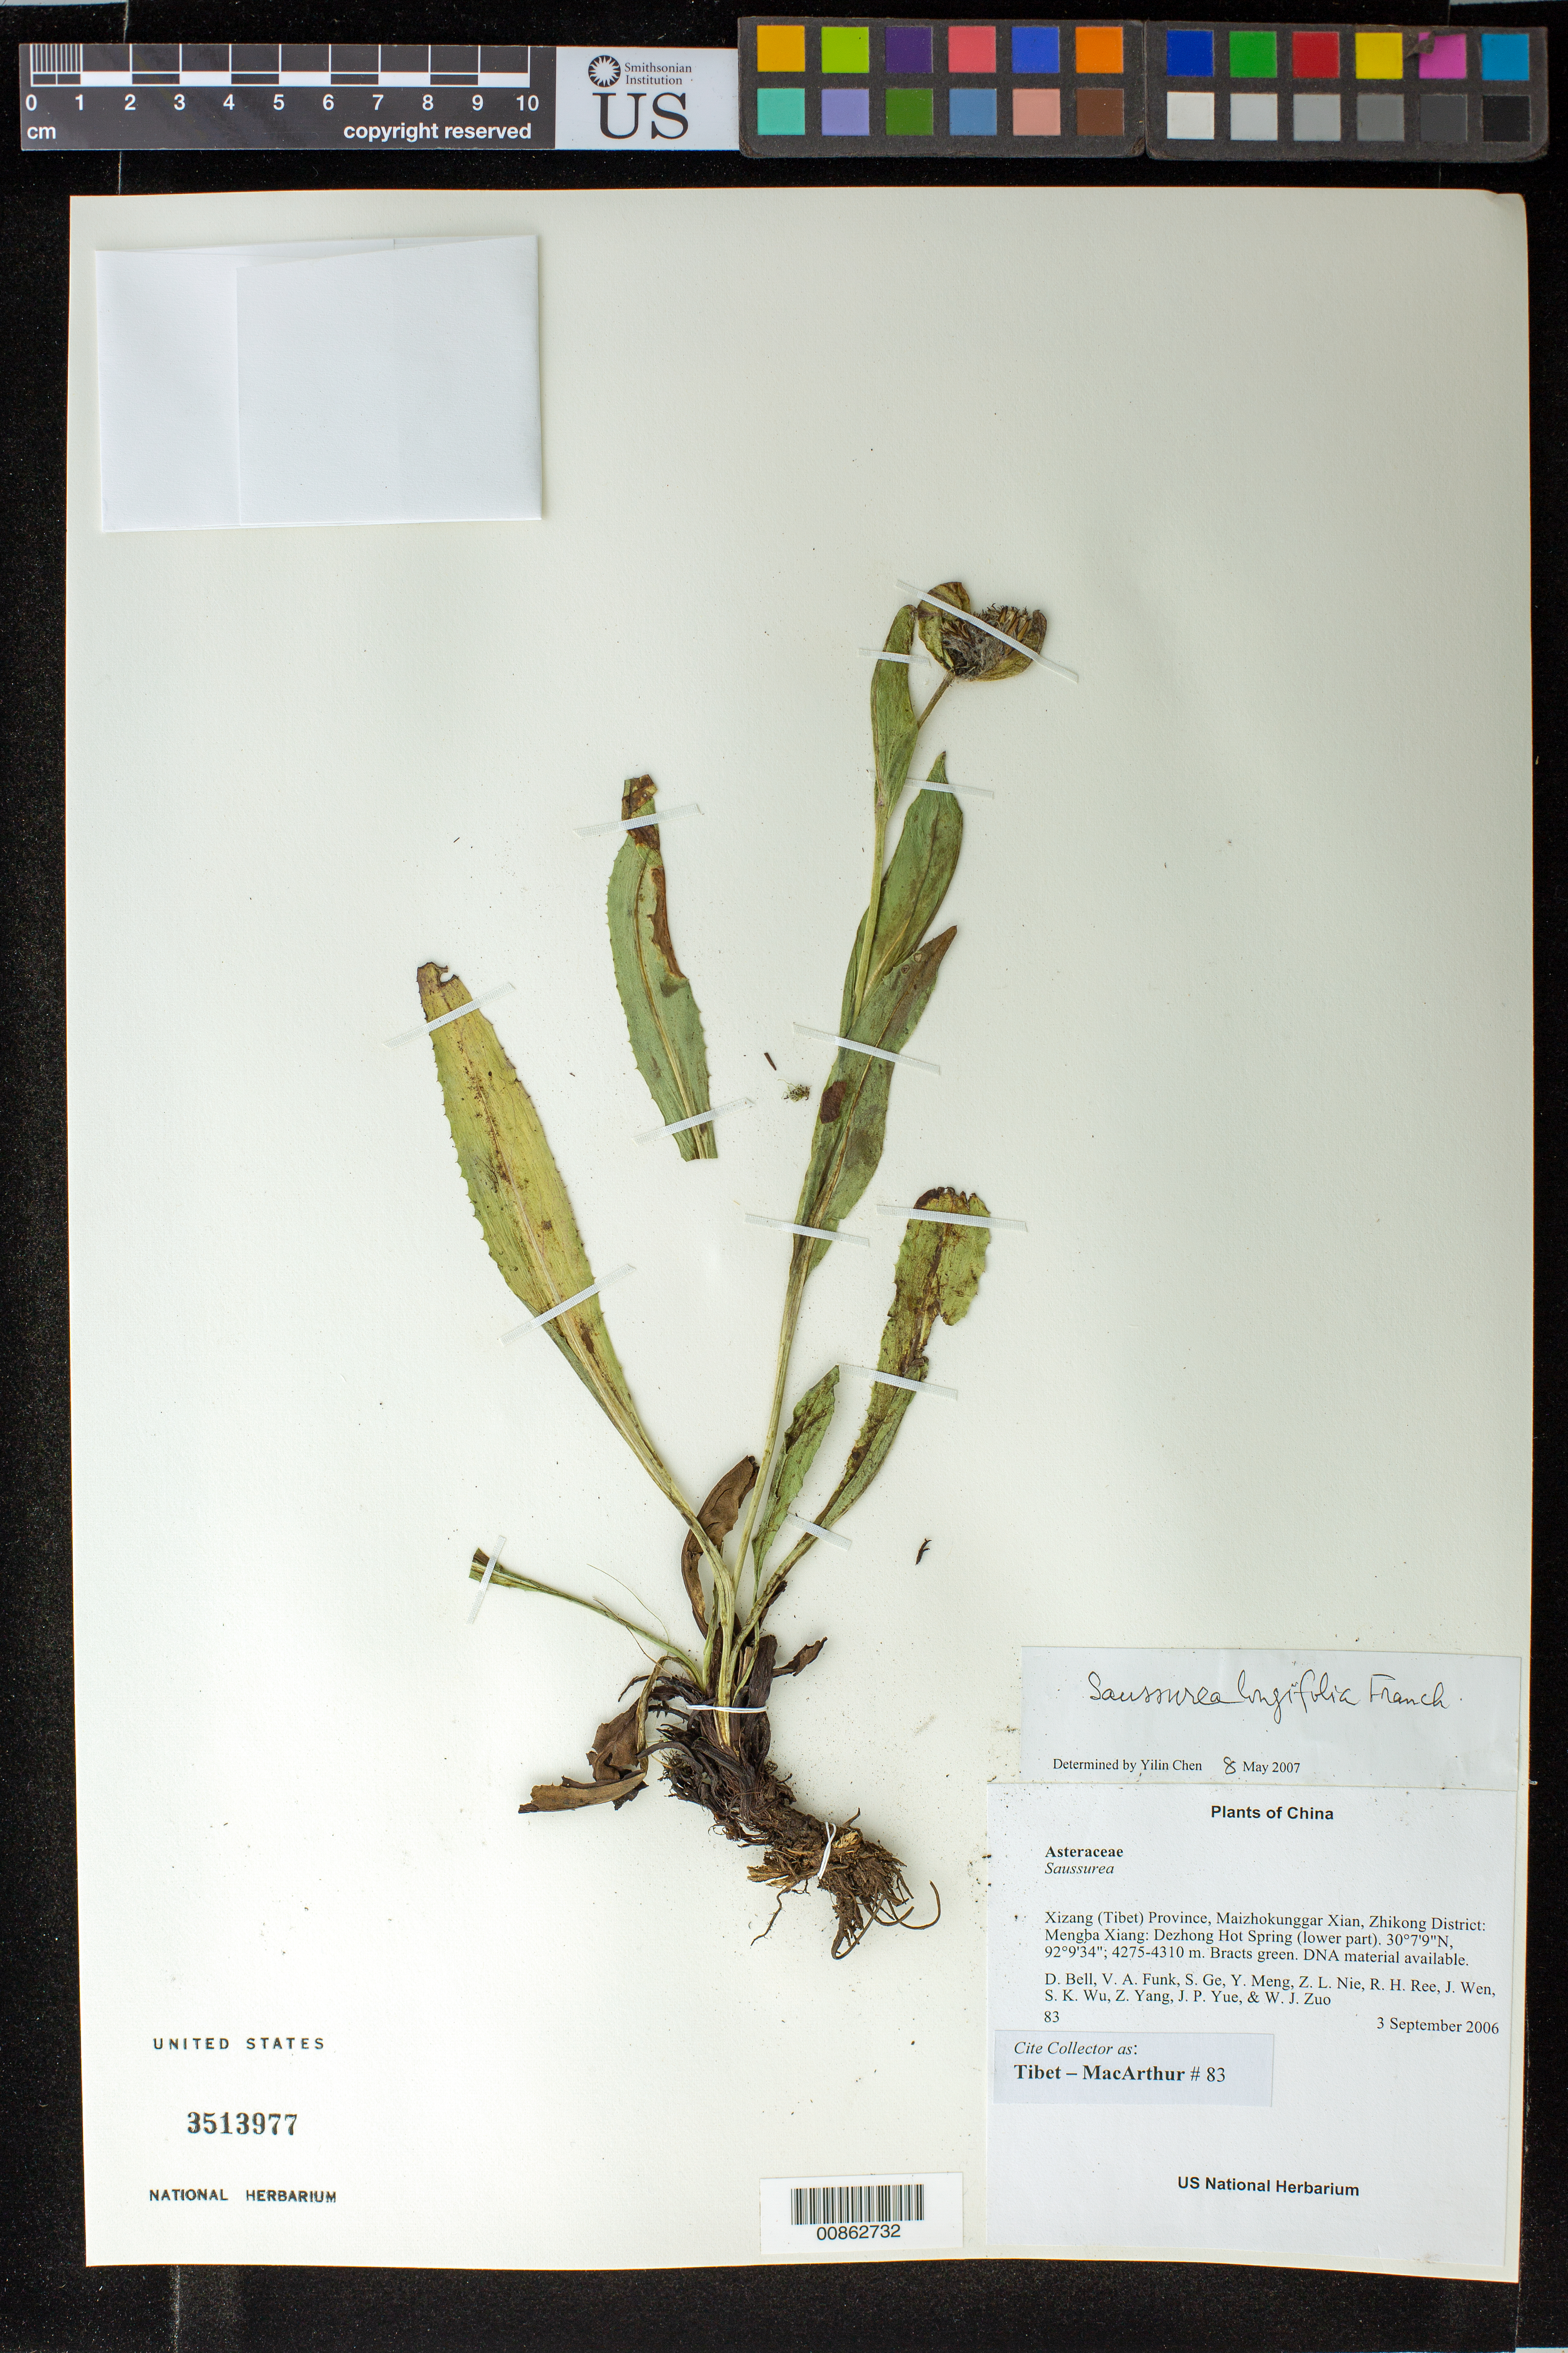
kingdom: Plantae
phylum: Tracheophyta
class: Magnoliopsida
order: Asterales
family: Asteraceae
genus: Saussurea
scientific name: Saussurea longifolia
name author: Franch.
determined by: Yilin Chen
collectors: Tibet-MacArthur, D. A. Bell, V. Funk, S. Ge, Y. Meng, Z. Nie, R. Ree, J. Wen, S. K. Wu, Z. Yang, J. Yue & W. Zuo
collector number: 83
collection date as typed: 03 Sep 2006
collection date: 2006-09-03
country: China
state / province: Xizang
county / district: Maizhokunggar Xian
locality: Zhikong District: Mengba Xiang:Dezhong Hot Spring (lower part).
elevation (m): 4275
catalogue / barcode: US 3513977